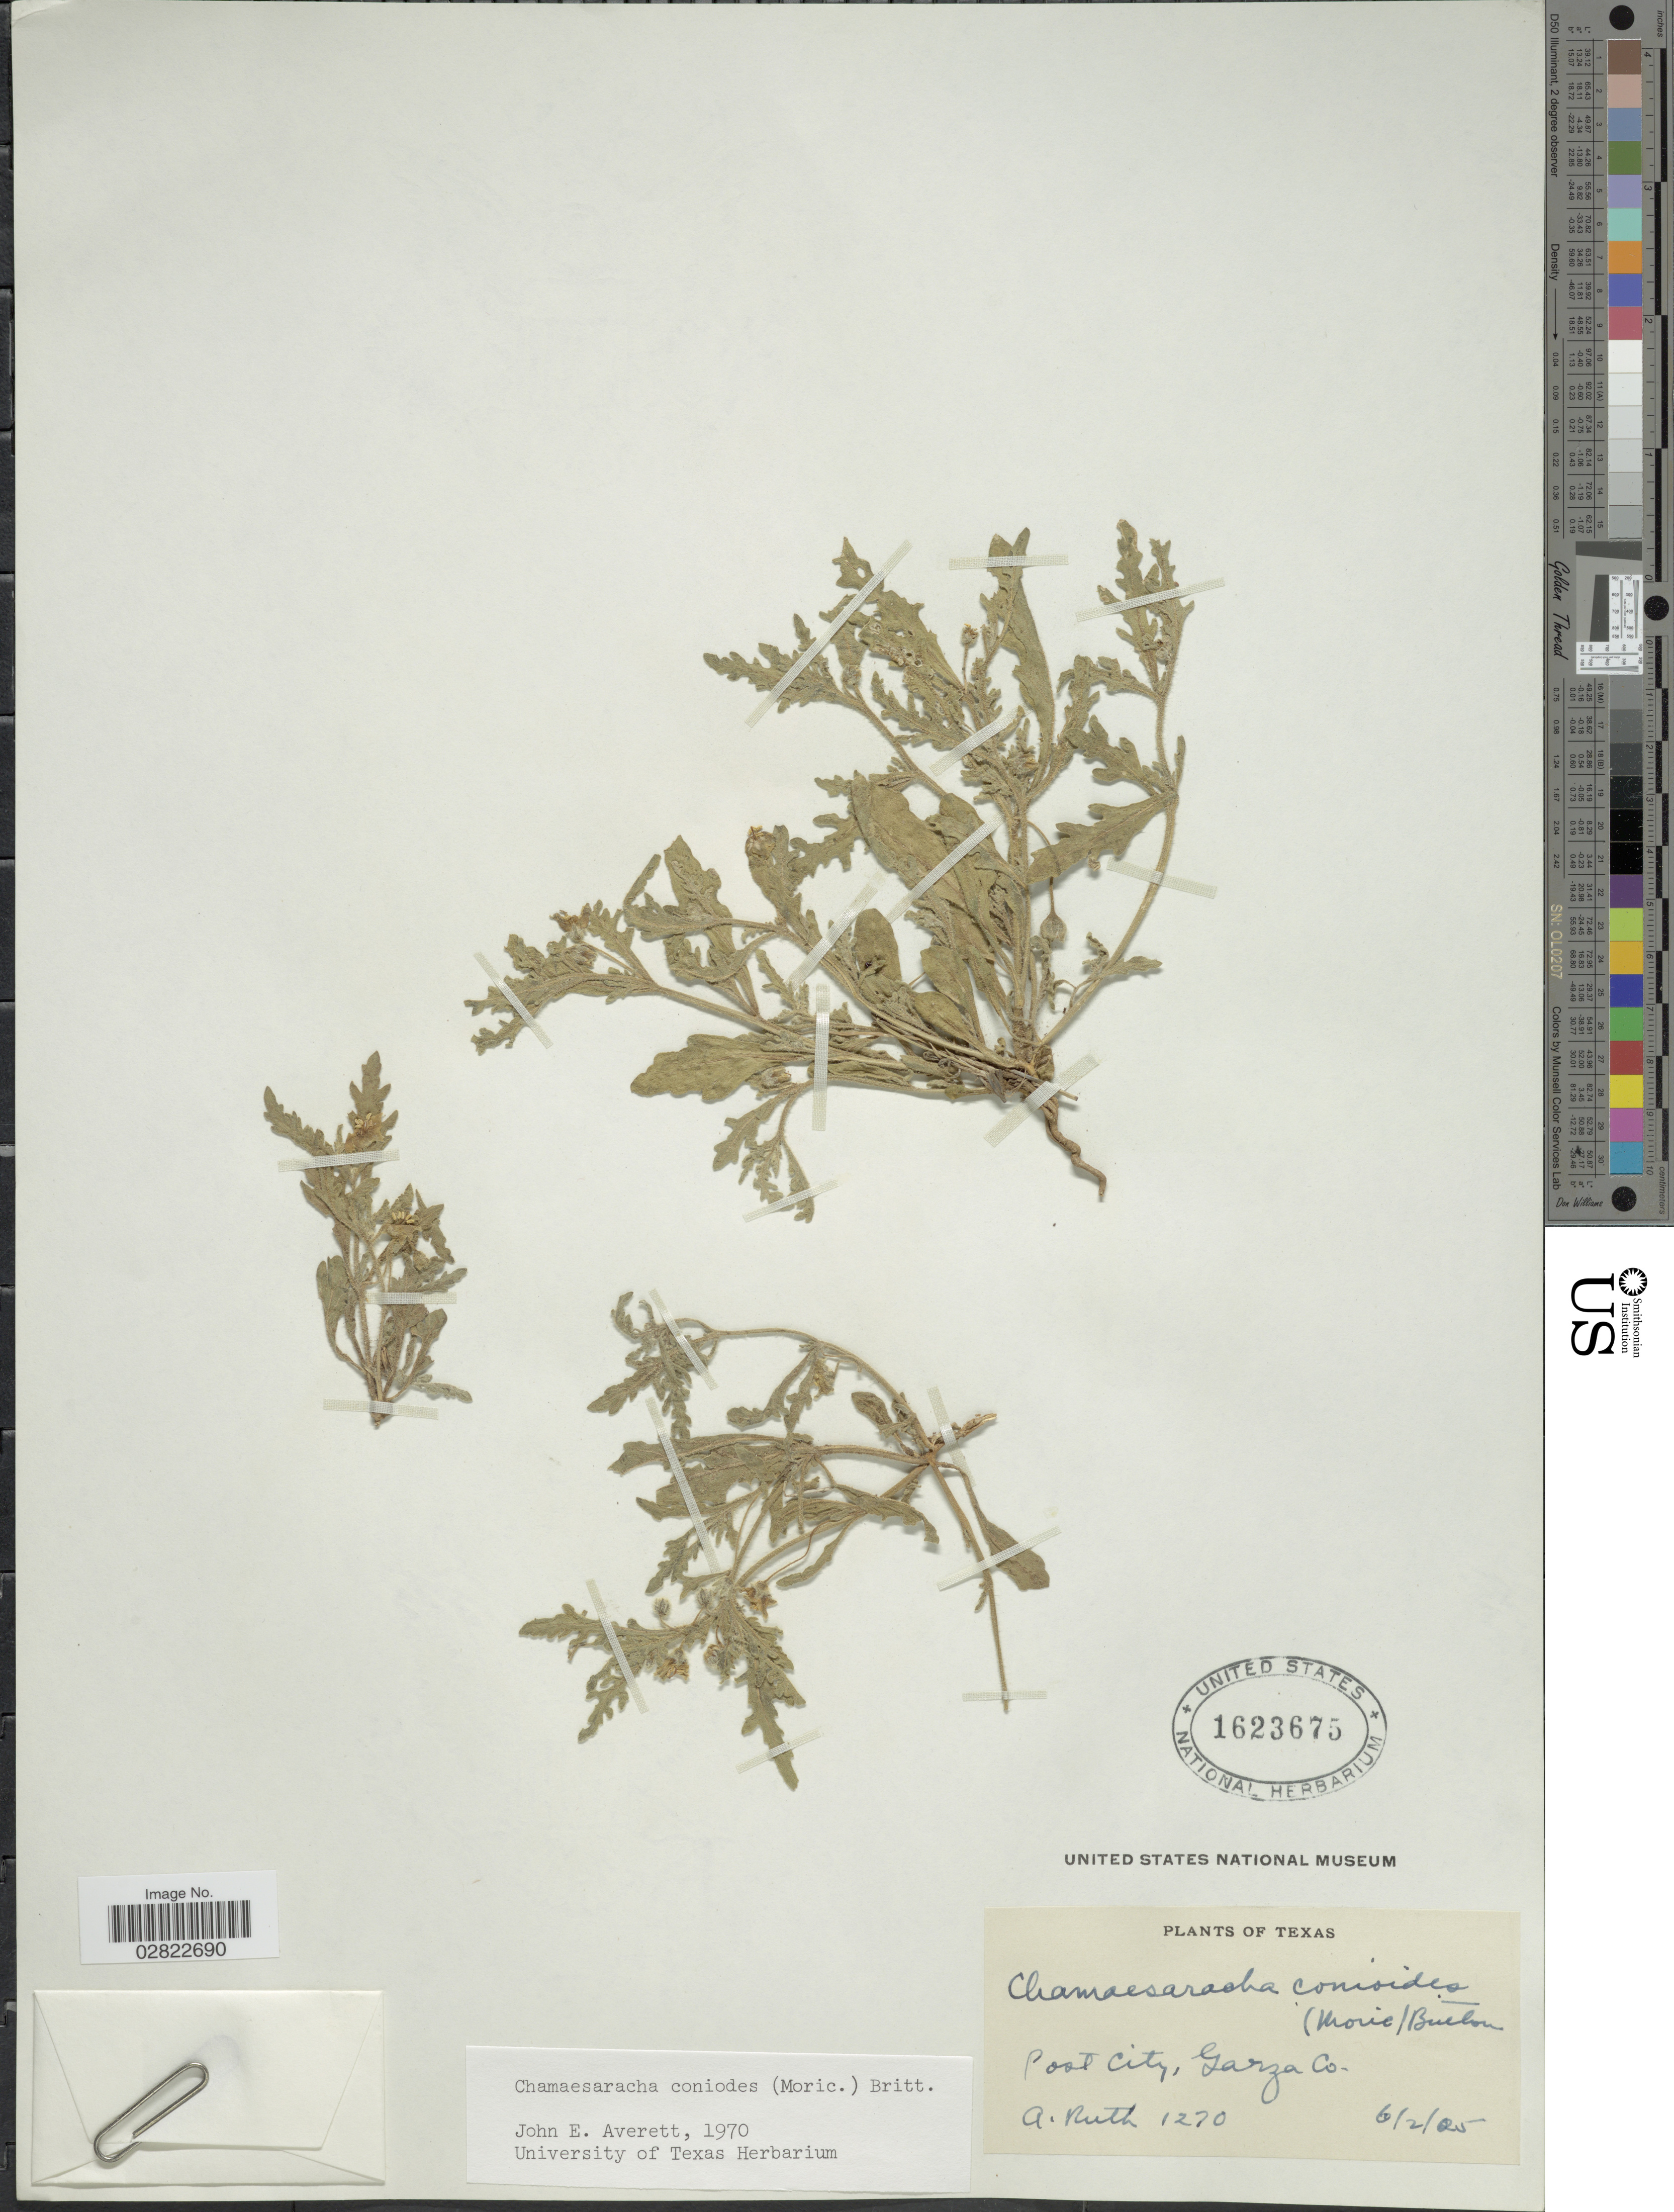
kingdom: Plantae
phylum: Tracheophyta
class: Magnoliopsida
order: Solanales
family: Solanaceae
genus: Chamaesaracha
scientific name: Chamaesaracha coniodes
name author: (Moric. ex Dunal) Britton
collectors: A. Ruth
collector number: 1270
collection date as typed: Transcribed d/m/y: 6/2/5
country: United States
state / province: Texas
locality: Pool City, Garza Co.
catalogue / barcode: US 1623675